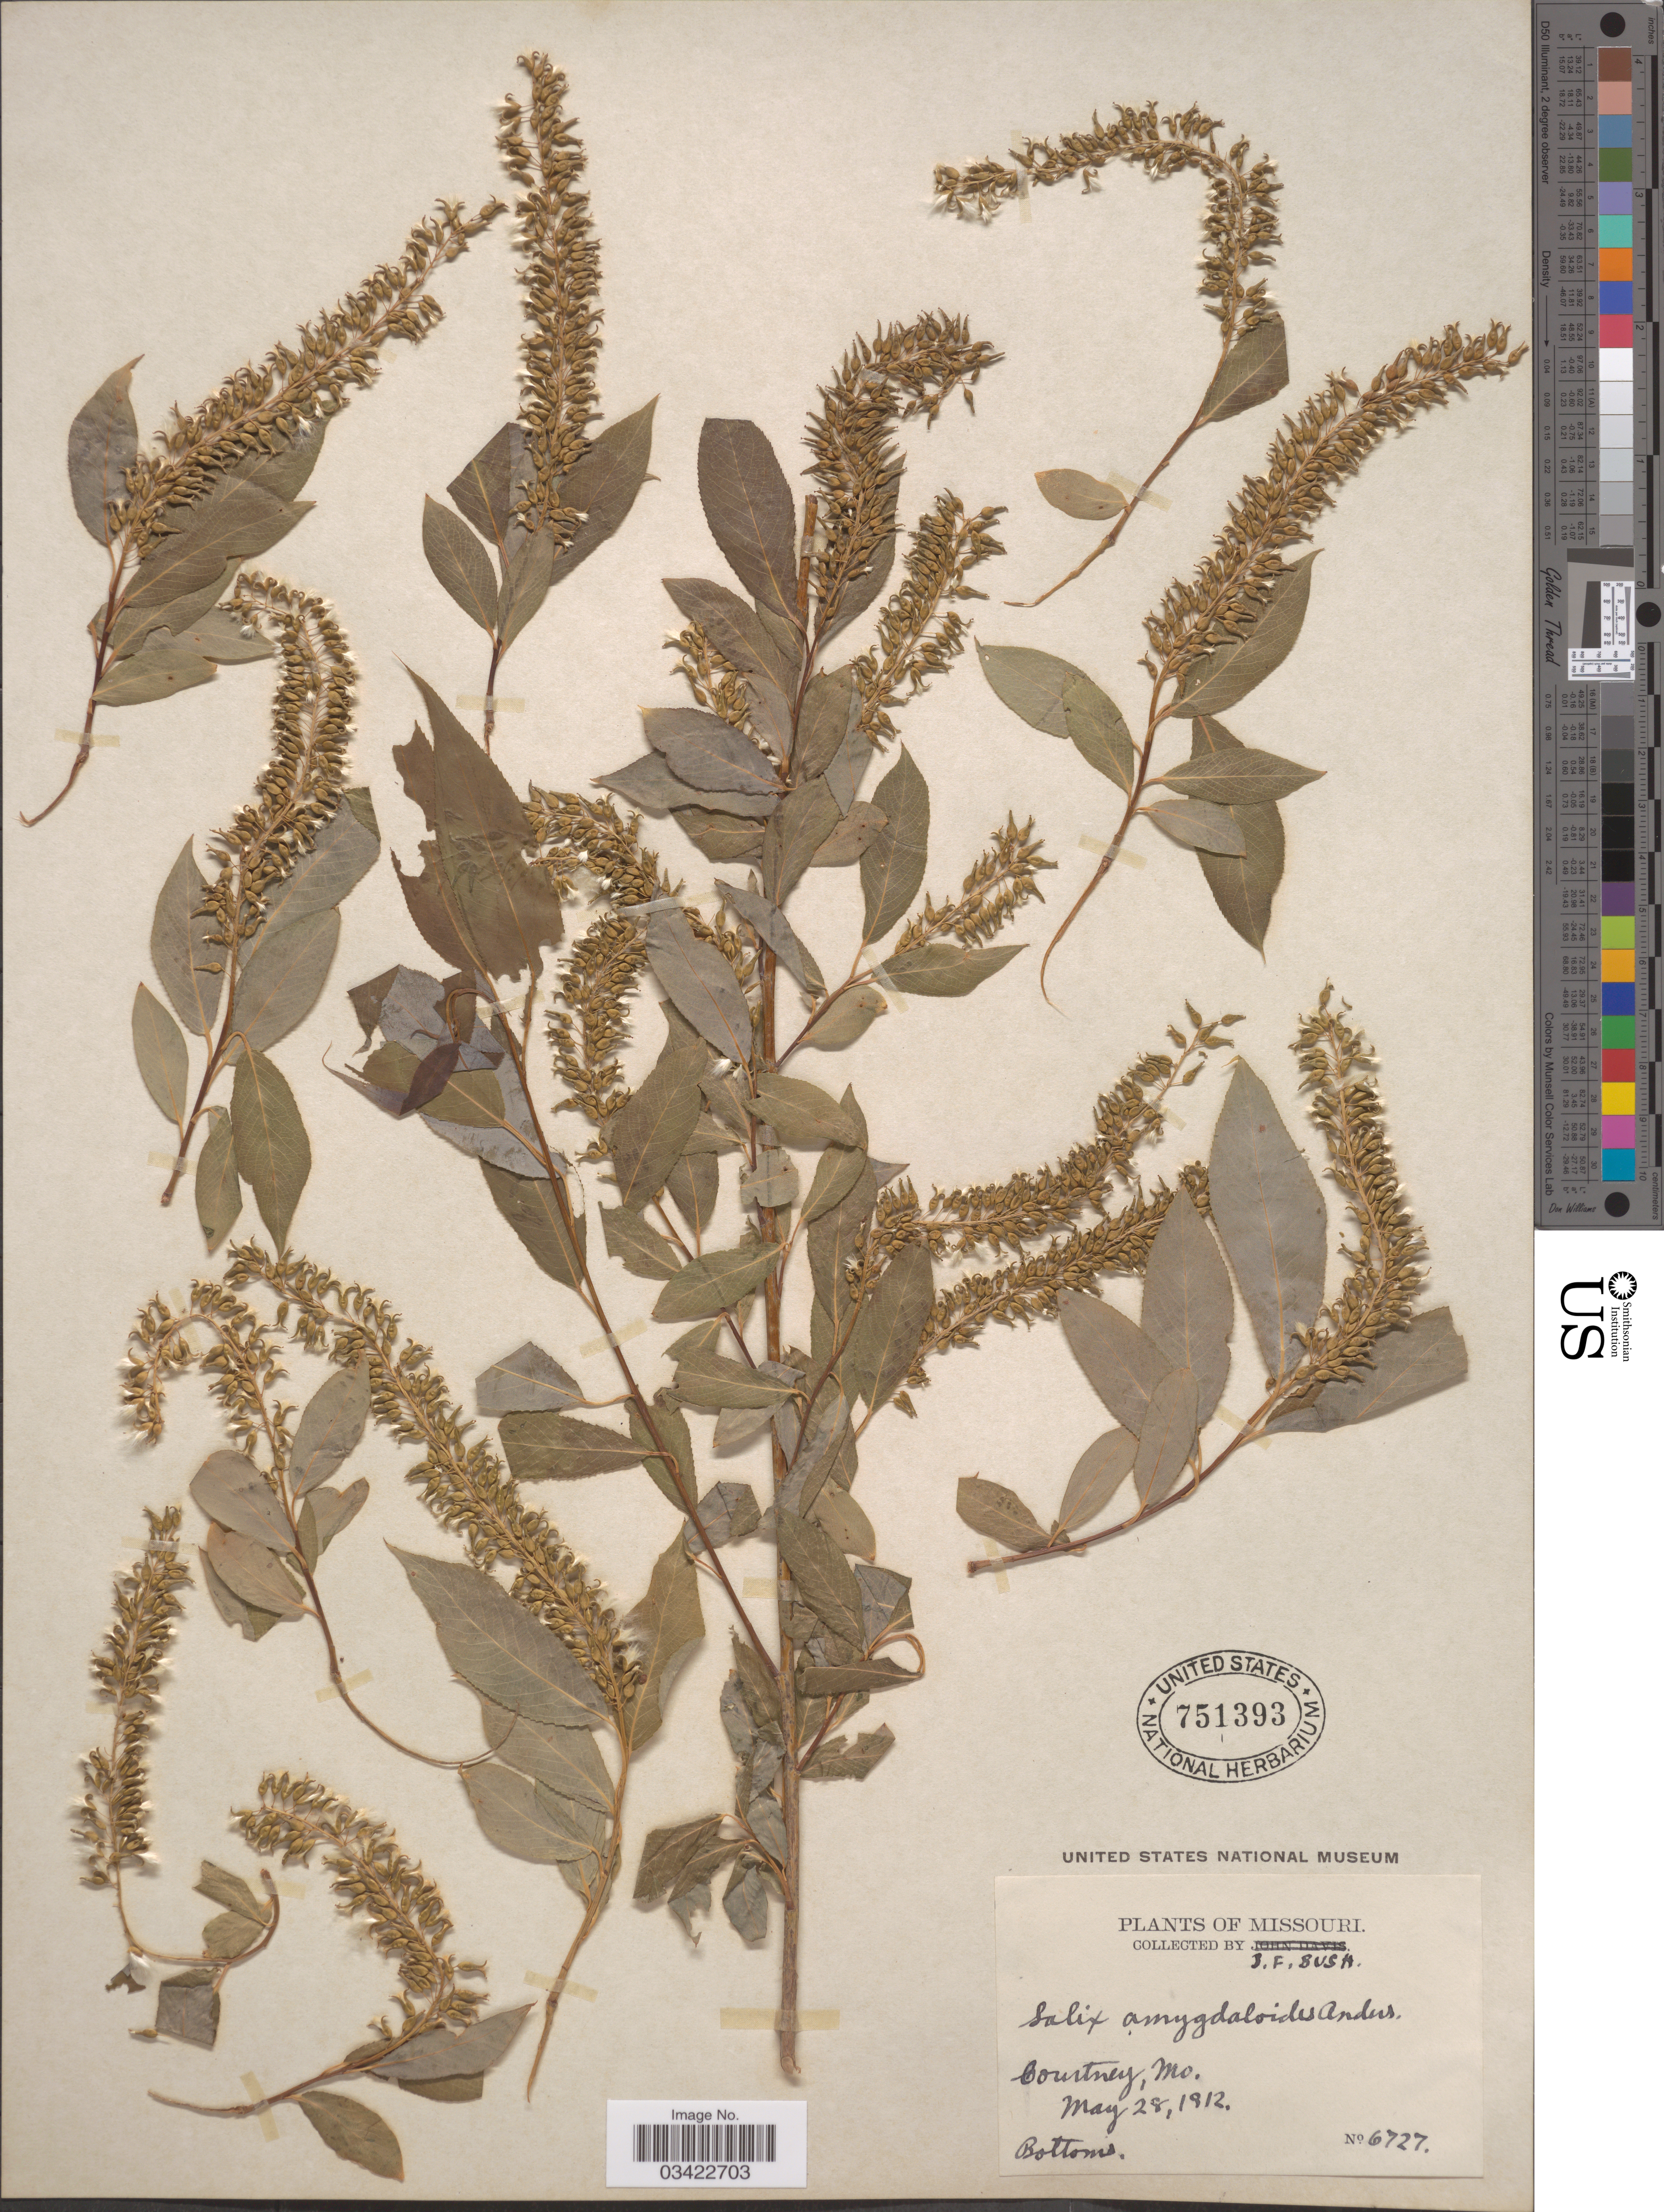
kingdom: Plantae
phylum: Tracheophyta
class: Magnoliopsida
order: Malpighiales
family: Salicaceae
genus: Salix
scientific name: Salix amygdaloides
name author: Andersson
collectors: B. F. Bush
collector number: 6727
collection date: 1912-05-28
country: United States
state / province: Missouri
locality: Courtney.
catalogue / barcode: US 751393